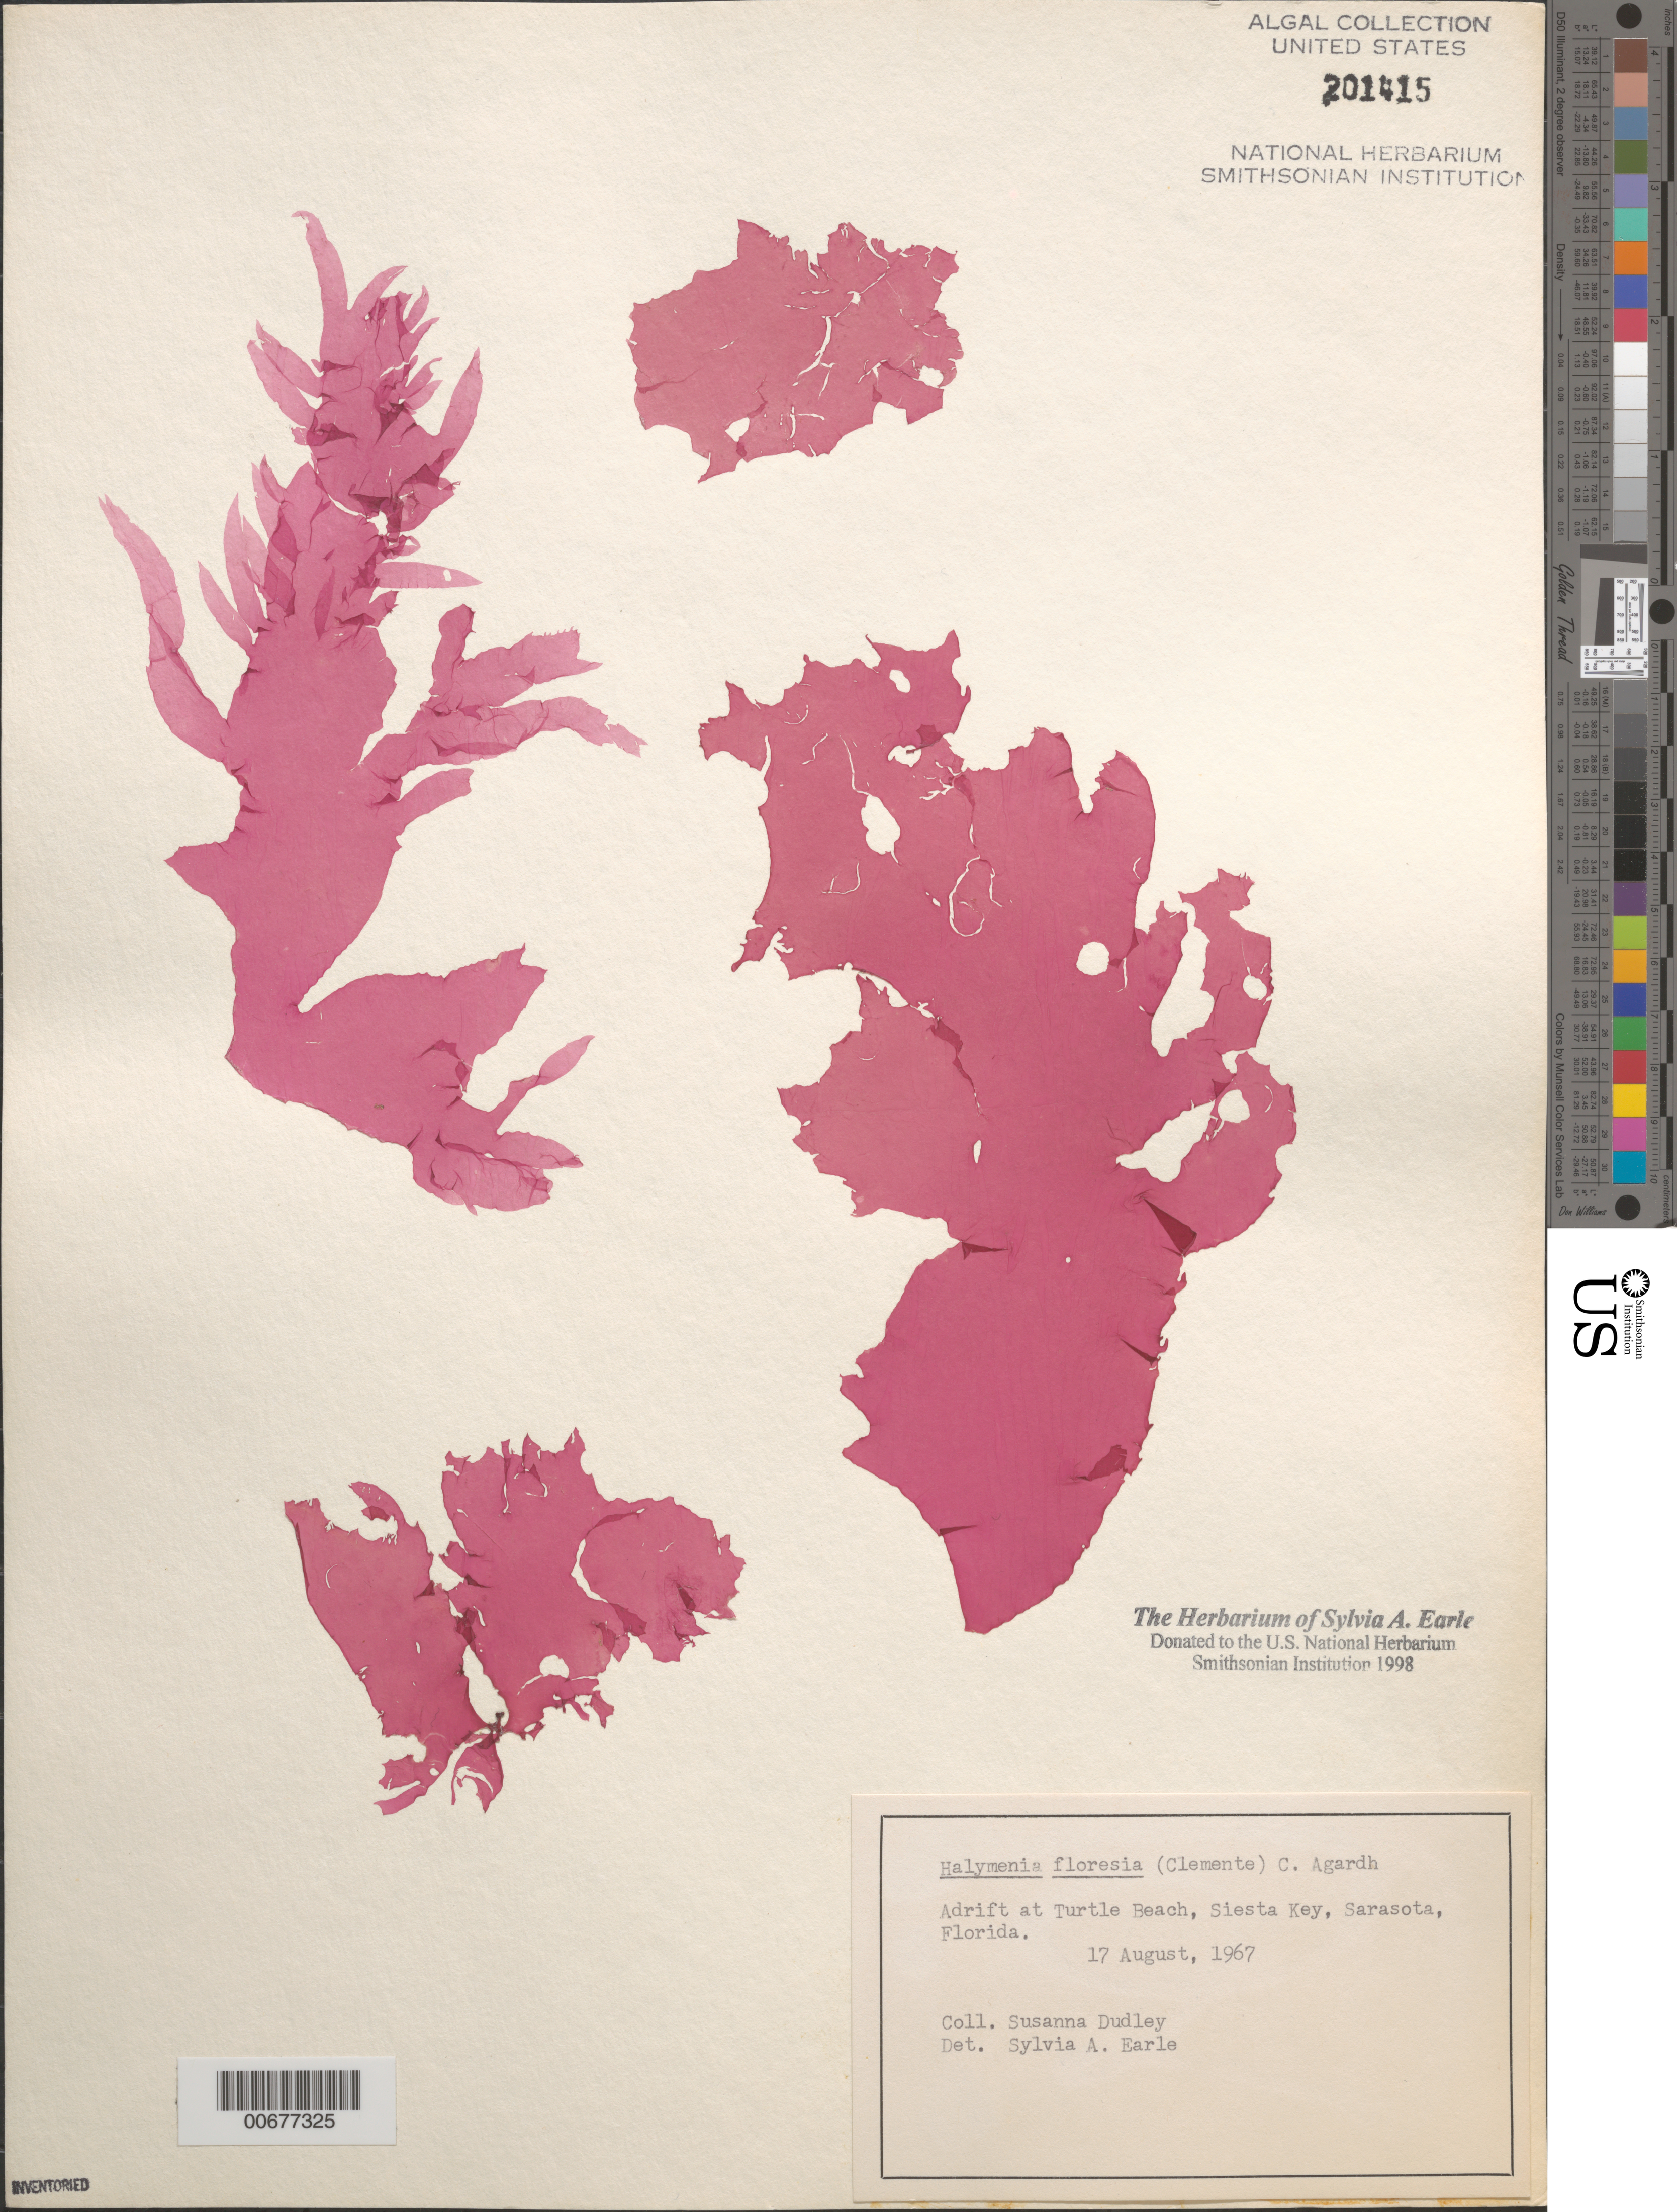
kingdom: Plantae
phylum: Rhodophyta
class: Florideophyceae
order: Halymeniales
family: Halymeniaceae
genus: Halymenia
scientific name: Halymenia floresii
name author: (Clemente) C. Agardh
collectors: S. Dudley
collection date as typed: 17 Aug 1967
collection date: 1967-08-17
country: United States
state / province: Florida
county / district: Sarasota County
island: Siesta Key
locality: Turtle Beach, Sarasota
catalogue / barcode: US 201415